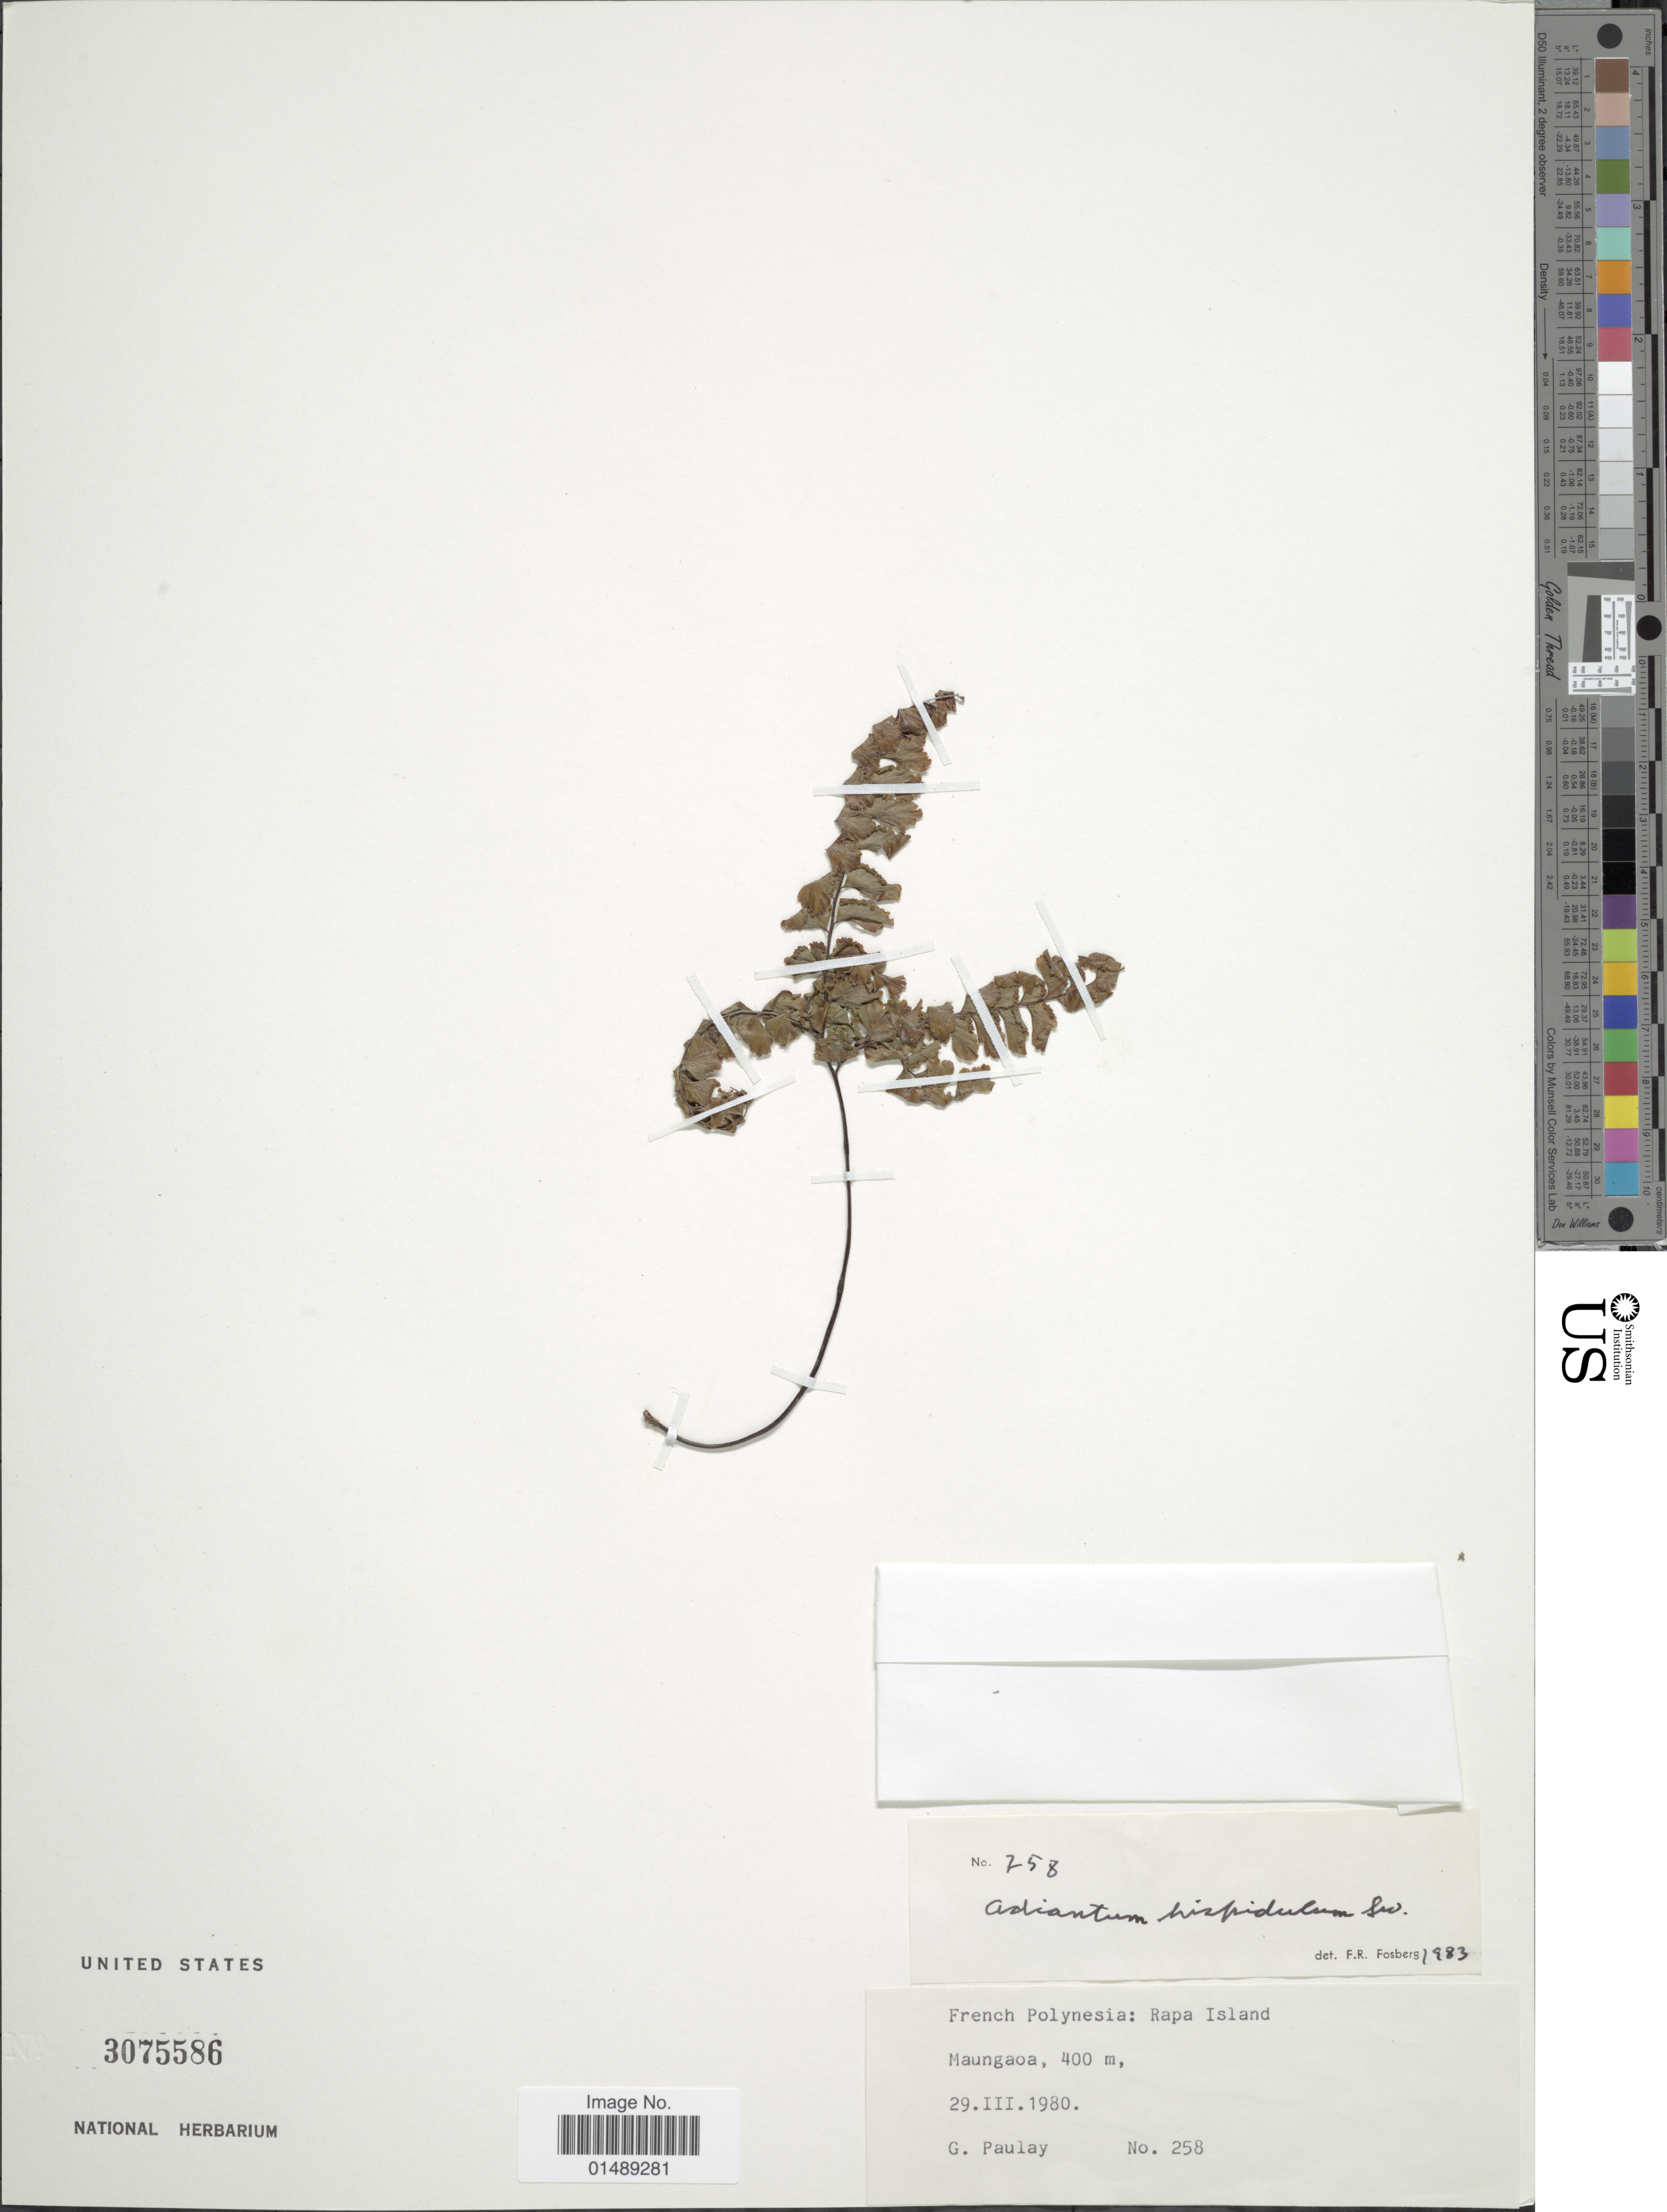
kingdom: Plantae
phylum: Tracheophyta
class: Polypodiopsida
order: Polypodiales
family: Pteridaceae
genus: Adiantum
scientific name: Adiantum hispidulum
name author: Sw.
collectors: G. Paulay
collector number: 258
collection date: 1980-03-29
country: French Polynesia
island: Rapa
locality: French Polynesia, Rapa Island, Maungaoa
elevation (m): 400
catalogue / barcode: US 3075586